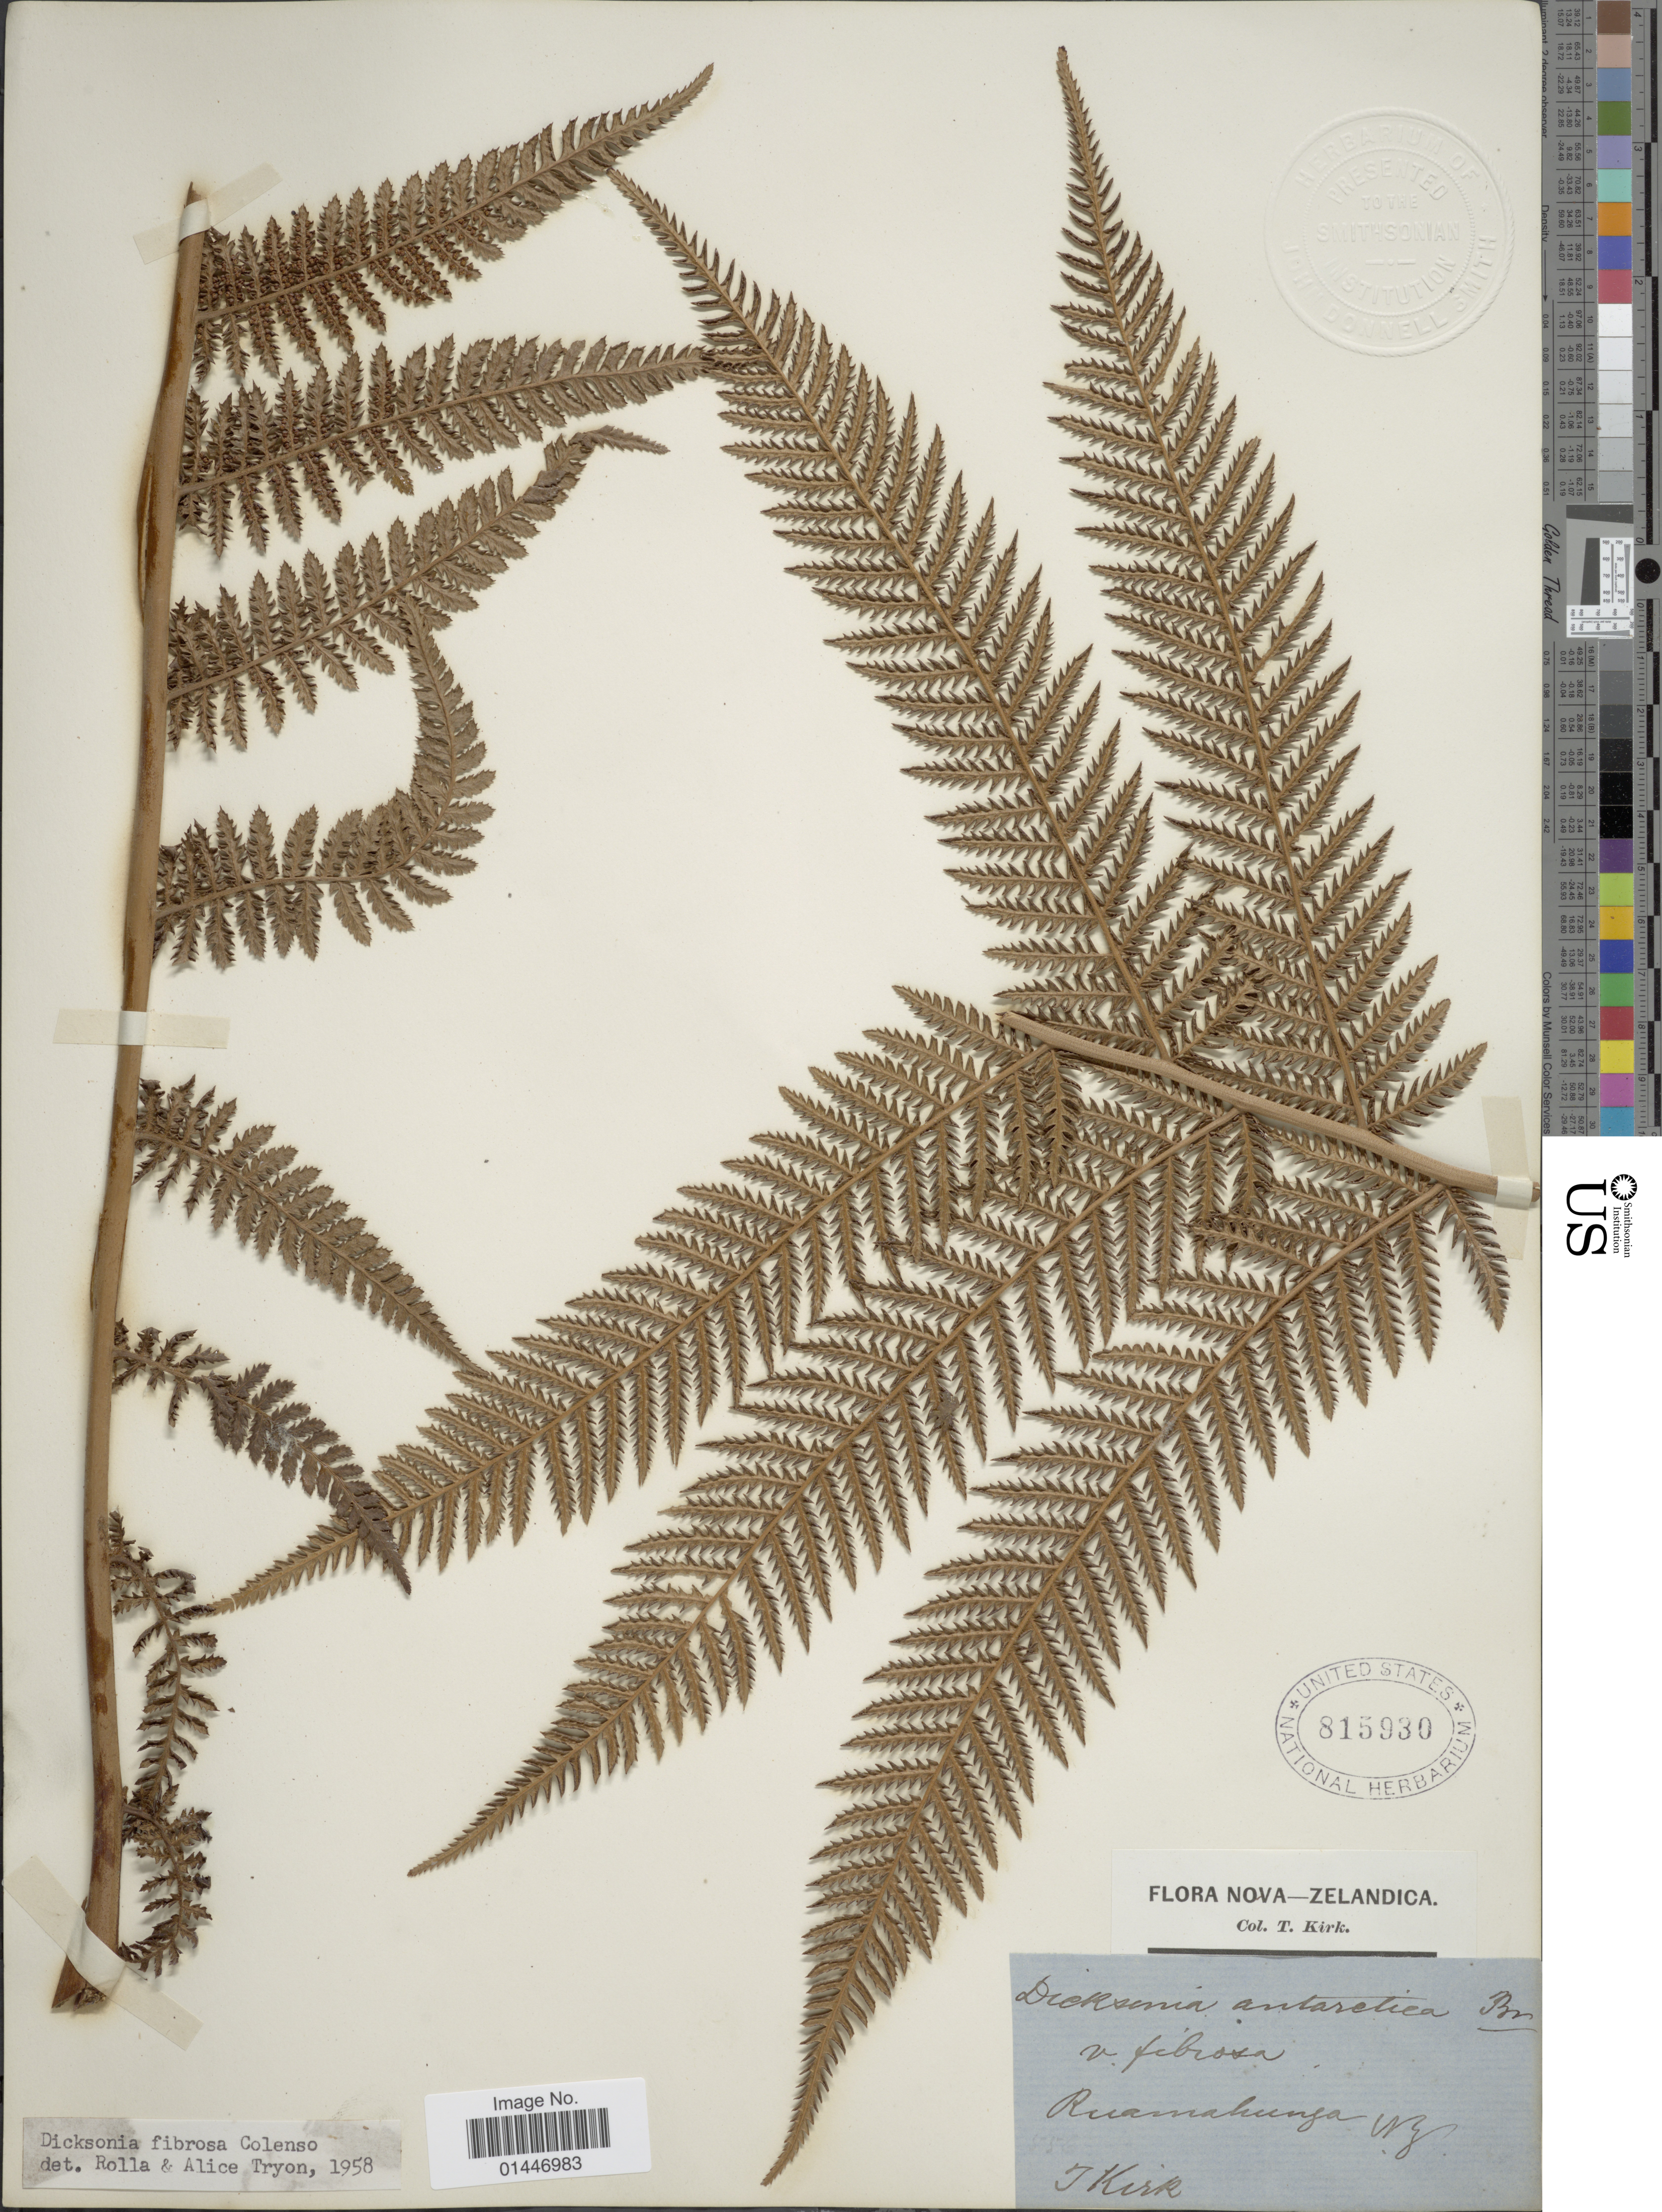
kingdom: Plantae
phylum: Tracheophyta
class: Polypodiopsida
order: Cyatheales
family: Dicksoniaceae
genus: Dicksonia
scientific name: Dicksonia fibrosa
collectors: T. Kirk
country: New Zealand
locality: Ruamahunga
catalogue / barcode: US 815930